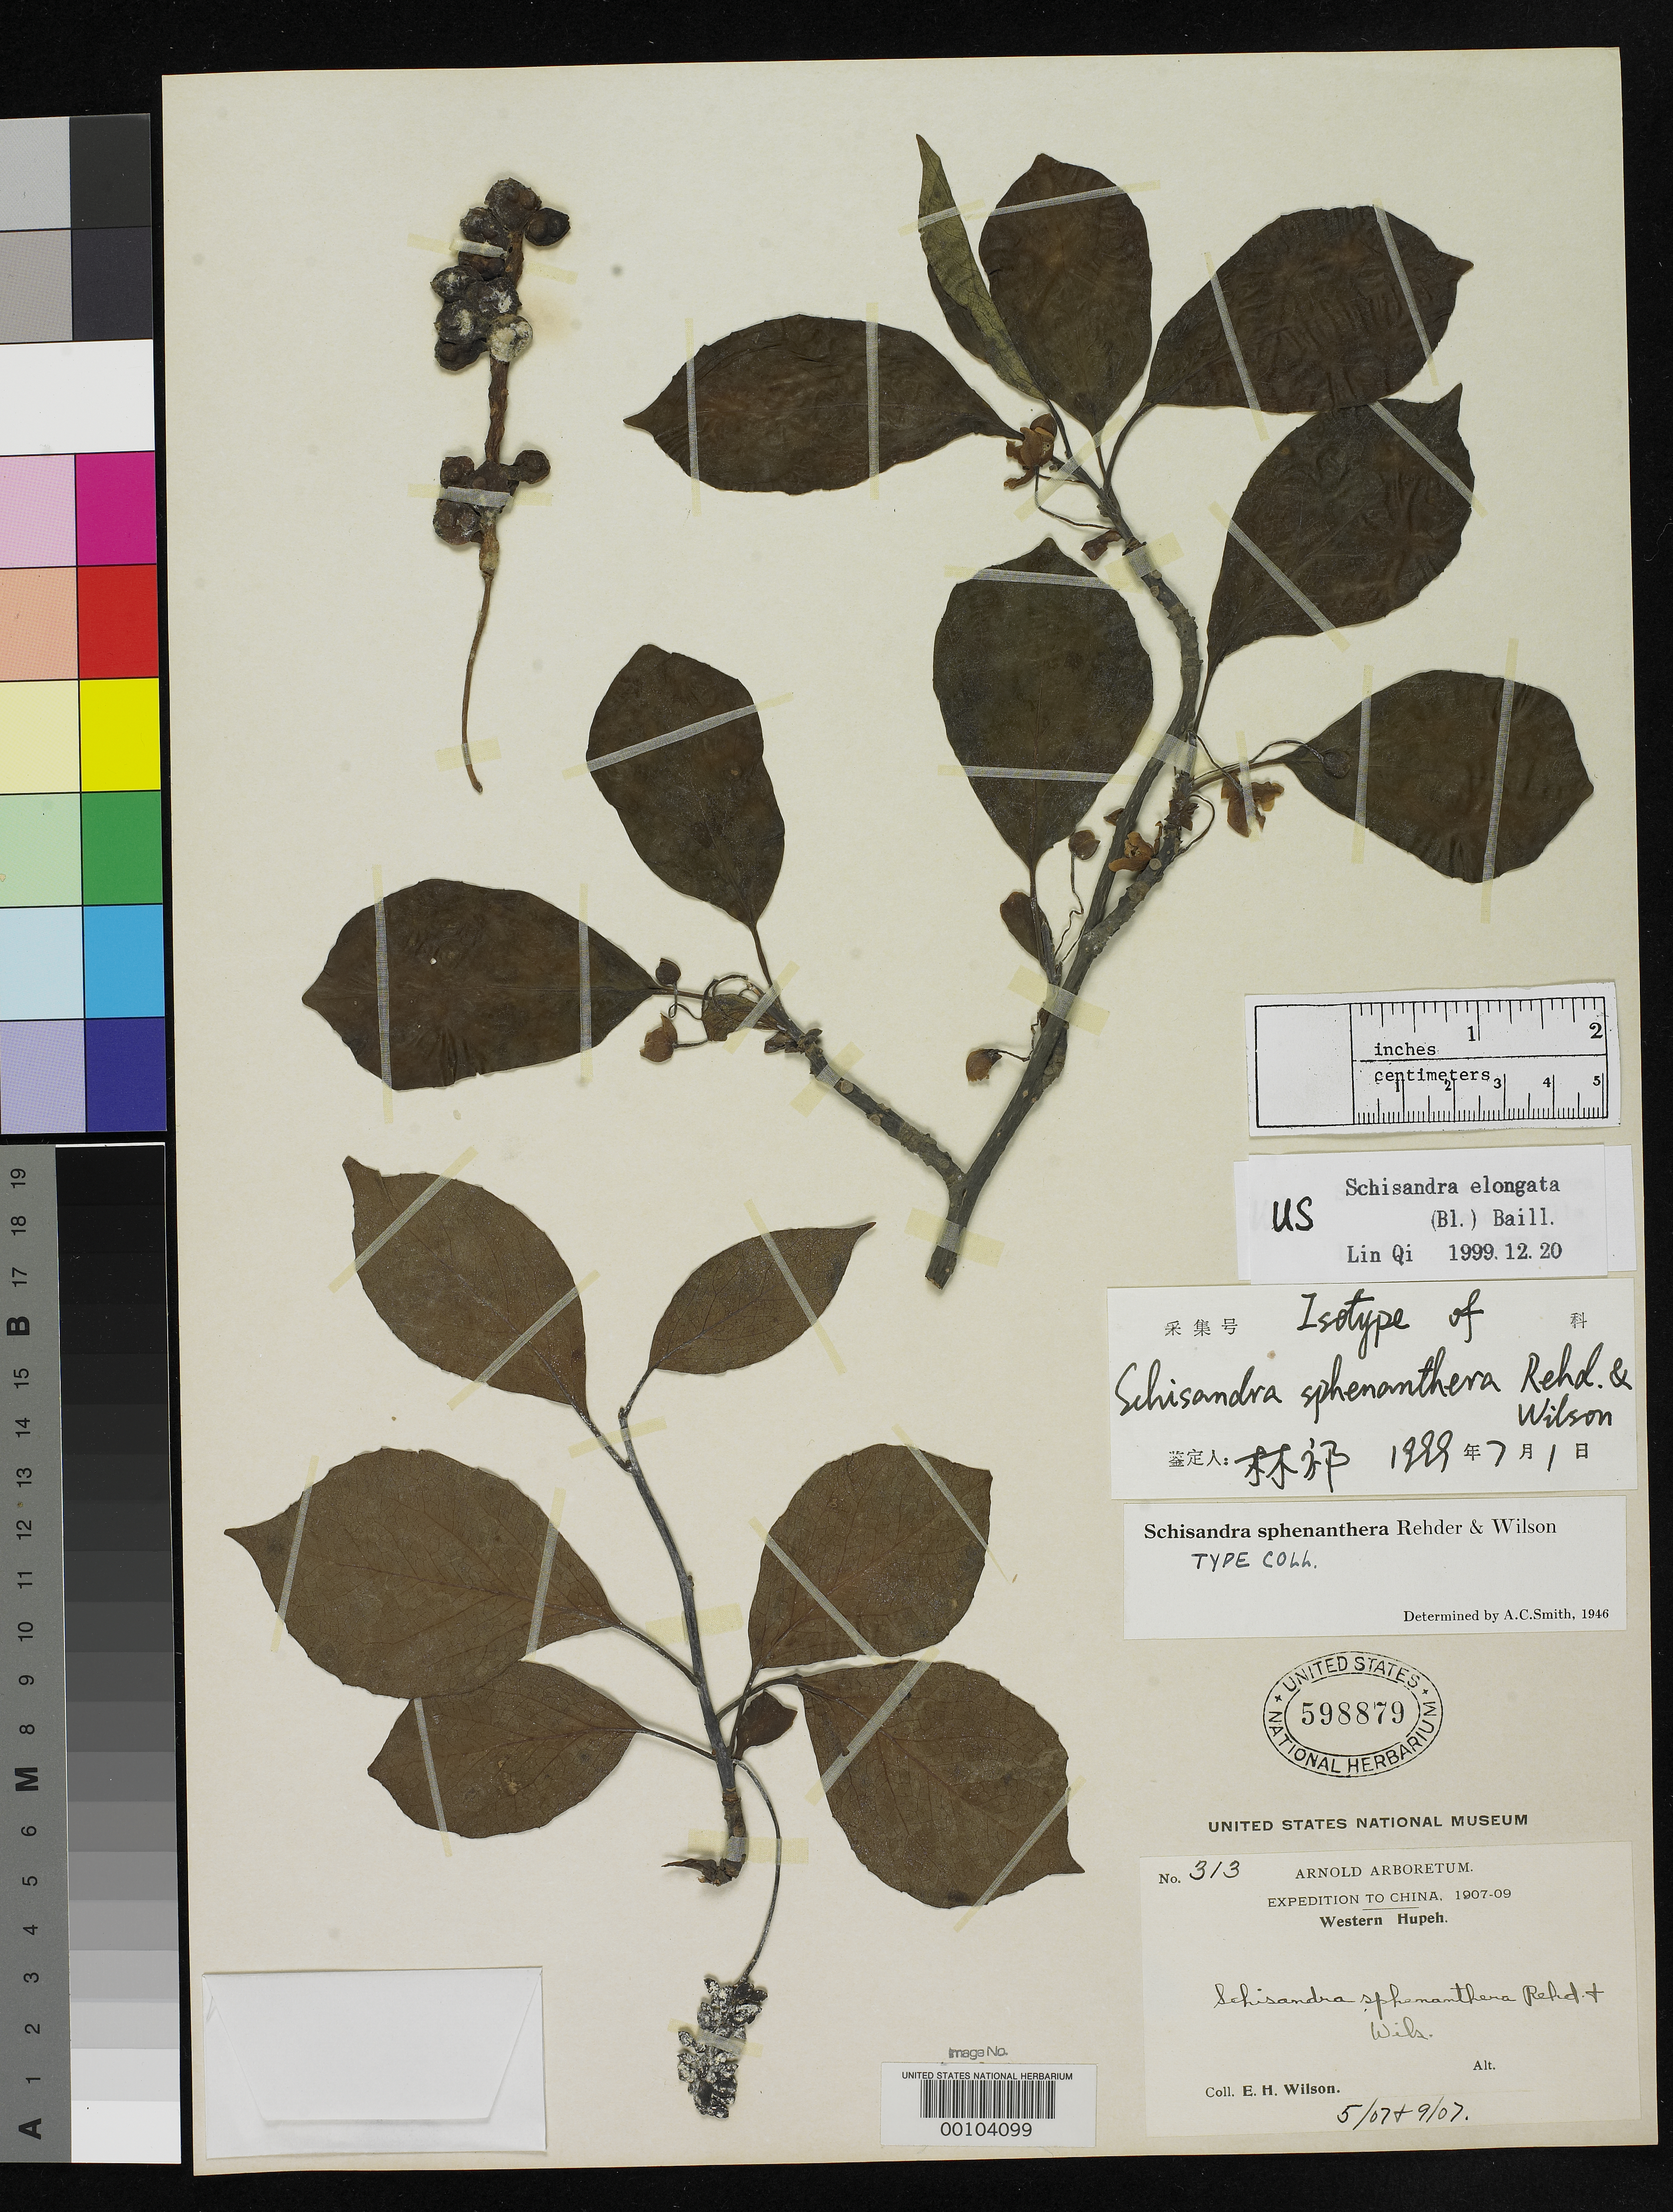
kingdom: Plantae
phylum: Tracheophyta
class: Magnoliopsida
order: Austrobaileyales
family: Schisandraceae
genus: Schisandra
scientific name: Schisandra sphenanthera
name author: Rehder & E.H. Wilson in Sarg.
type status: Isotype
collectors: E. H. Wilson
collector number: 313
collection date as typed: May 1907 and -- Sep 1907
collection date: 1907-05,1907-09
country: China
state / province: Hubei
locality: Western Hupeh.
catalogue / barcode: US 598879